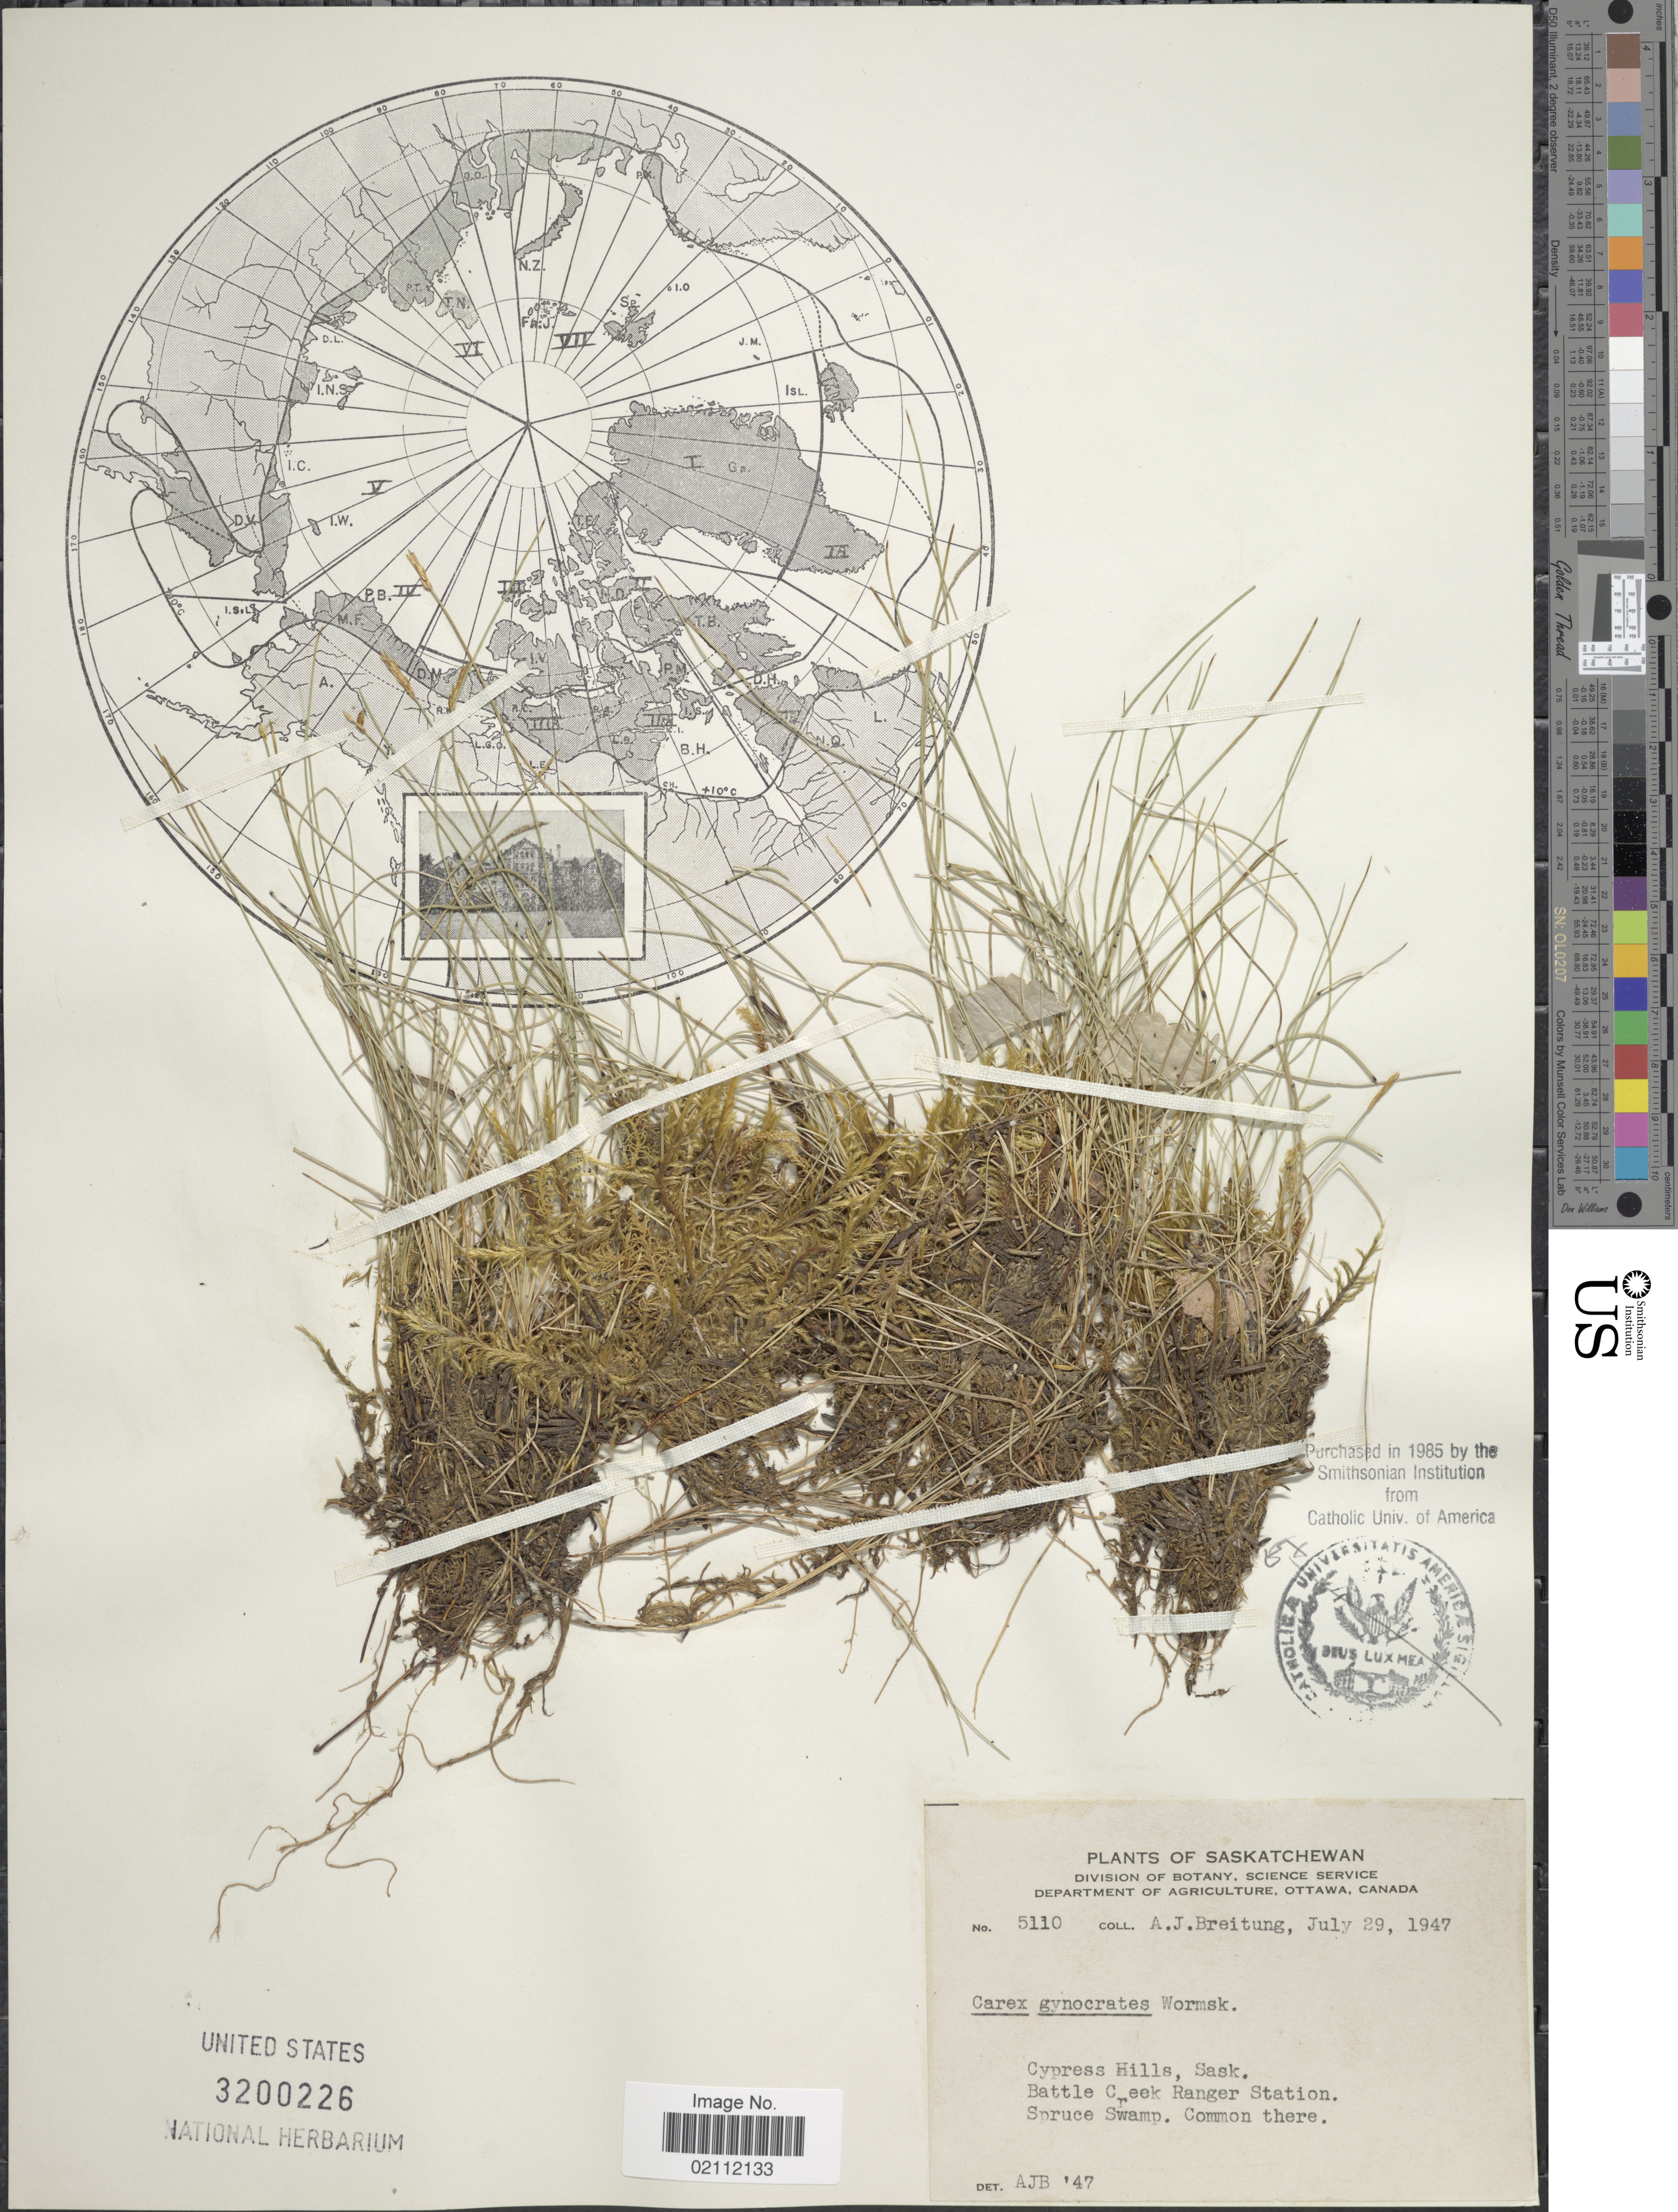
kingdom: Plantae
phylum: Tracheophyta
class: Liliopsida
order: Poales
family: Cyperaceae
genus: Carex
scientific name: Carex nardina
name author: (Hornem.) Fr.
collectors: A. Breitung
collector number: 5110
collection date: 1947-07-29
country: Canada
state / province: Saskatchewan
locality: Cypress Hills, Battle Creek Ranger Station. Spruce Swamp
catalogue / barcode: US 3200226